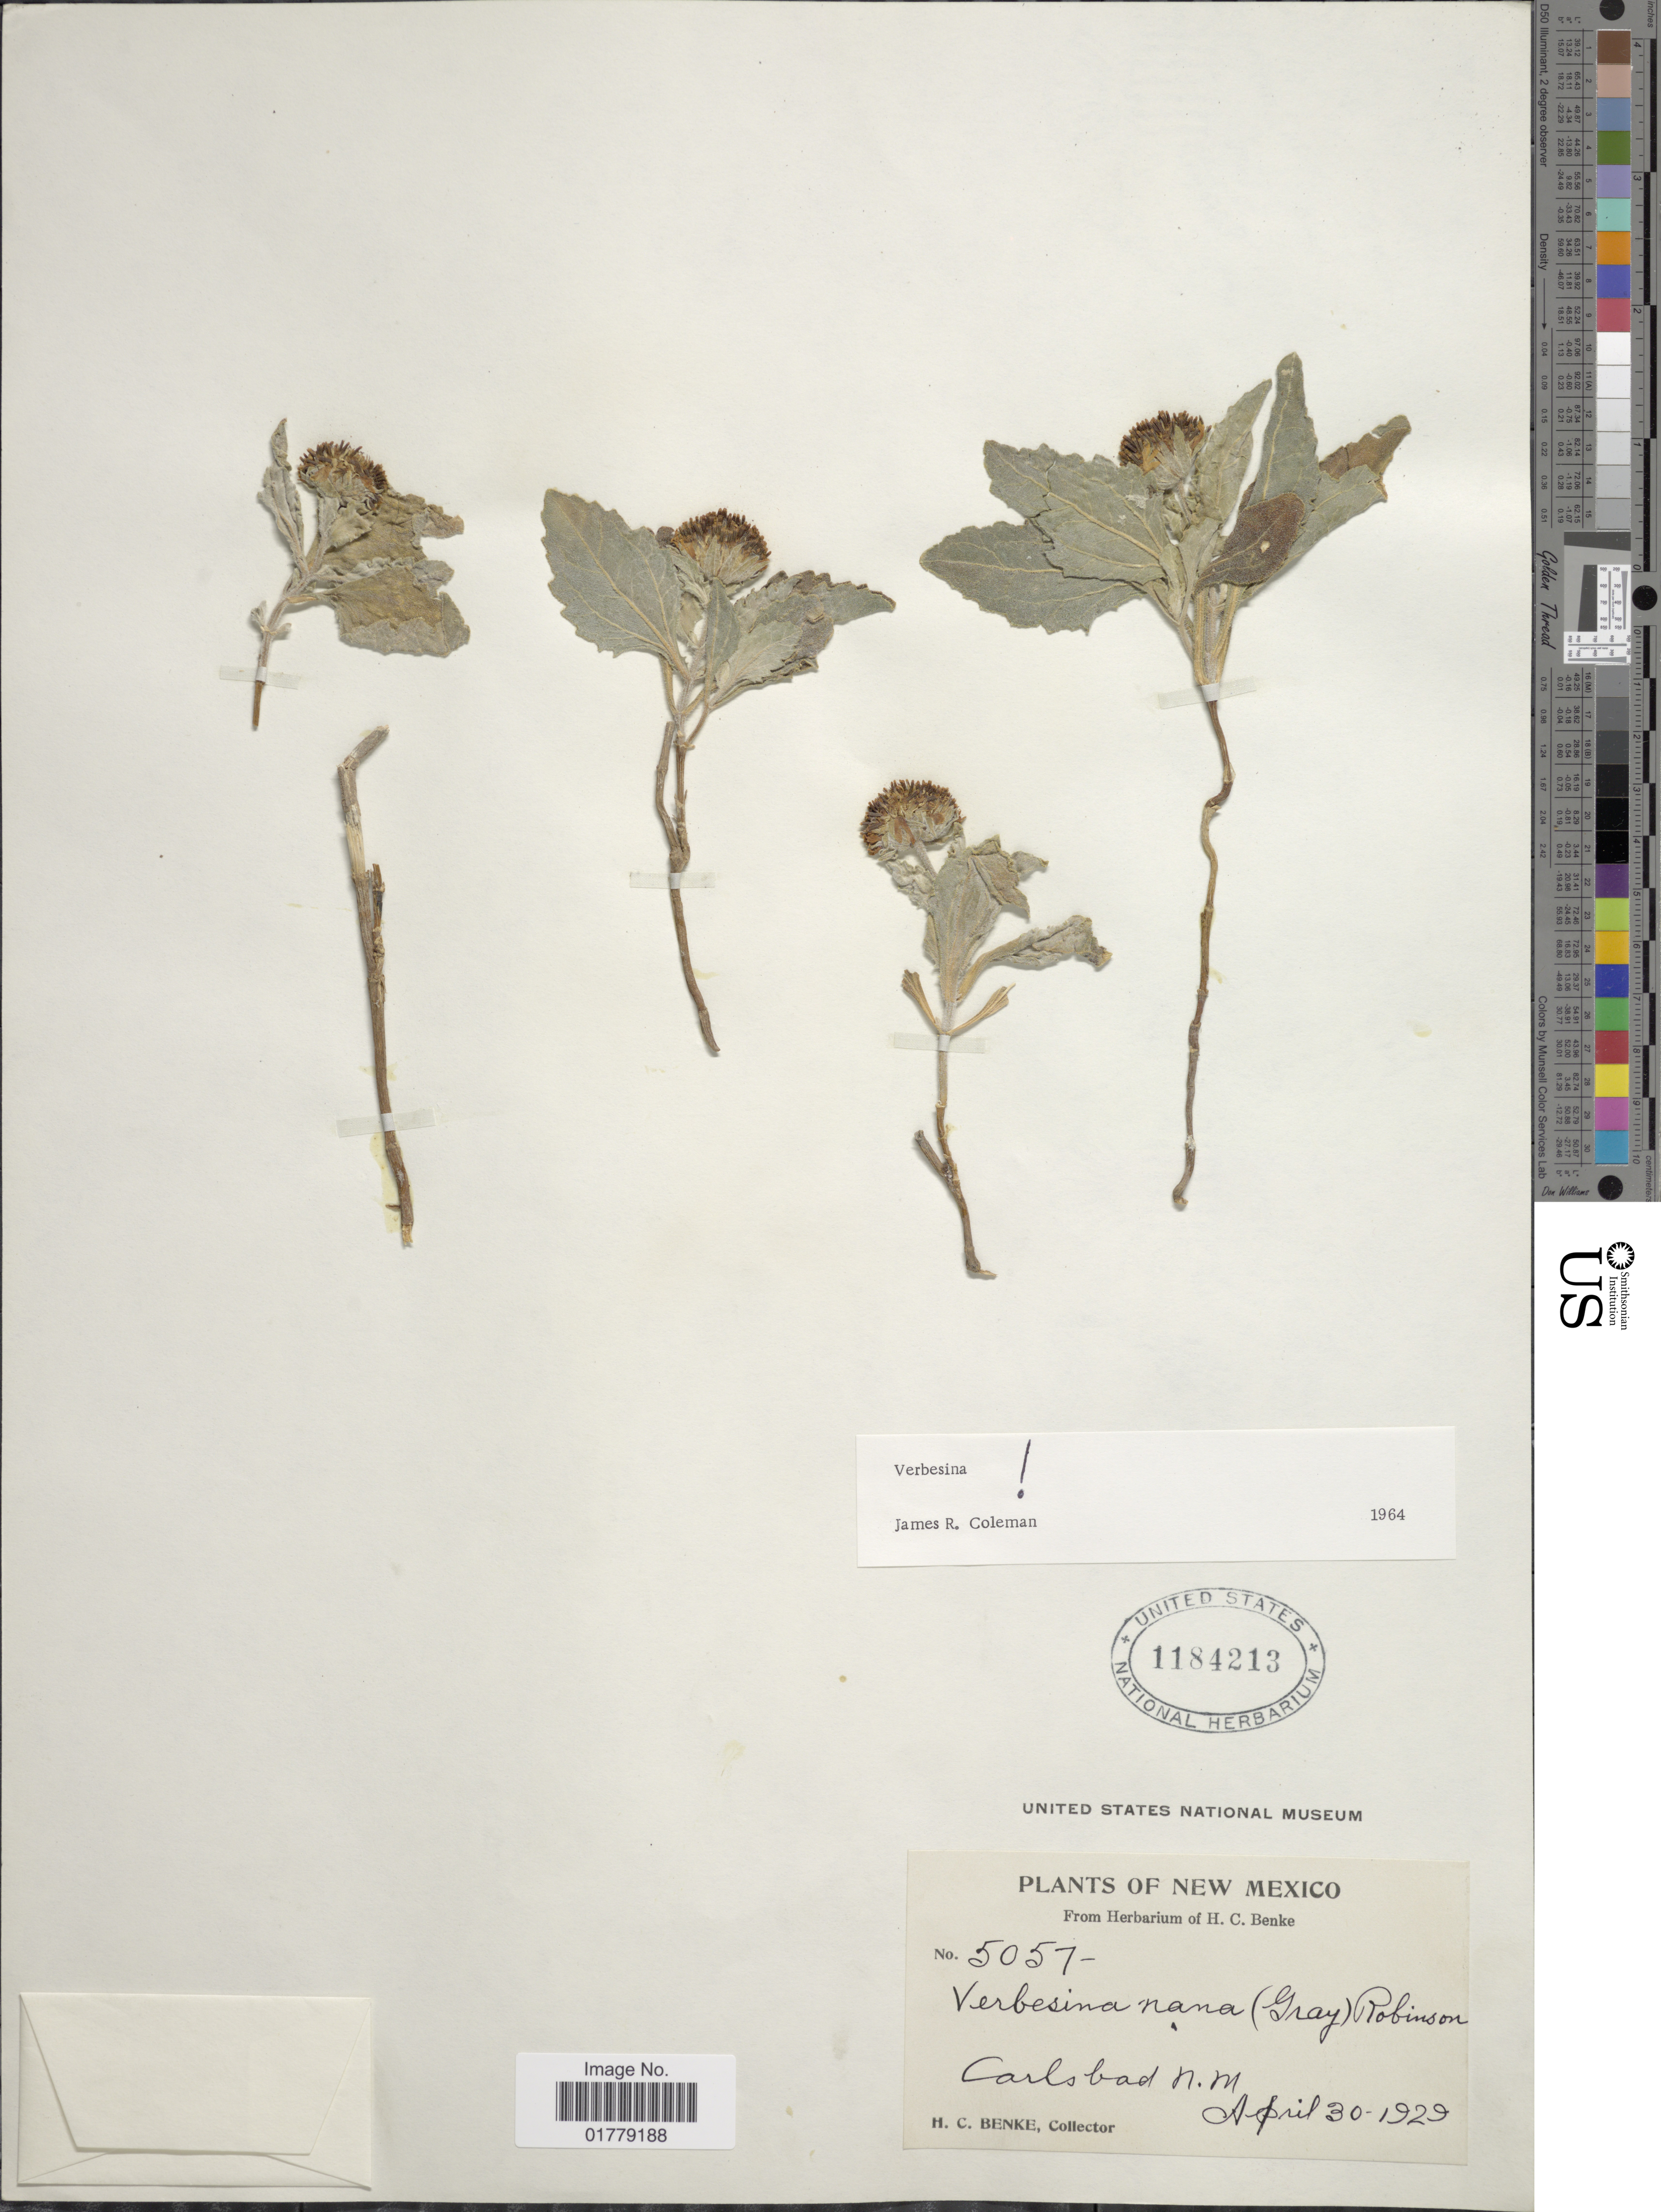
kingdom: Plantae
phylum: Tracheophyta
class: Magnoliopsida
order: Asterales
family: Asteraceae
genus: Verbesina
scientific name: Verbesina nana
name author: (A. Gray) B.L. Rob. & Greenm.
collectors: H. Benke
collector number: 5057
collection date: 1929-04-30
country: United States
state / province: New Mexico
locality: Carlsbad N.M.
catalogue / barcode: US 1184213